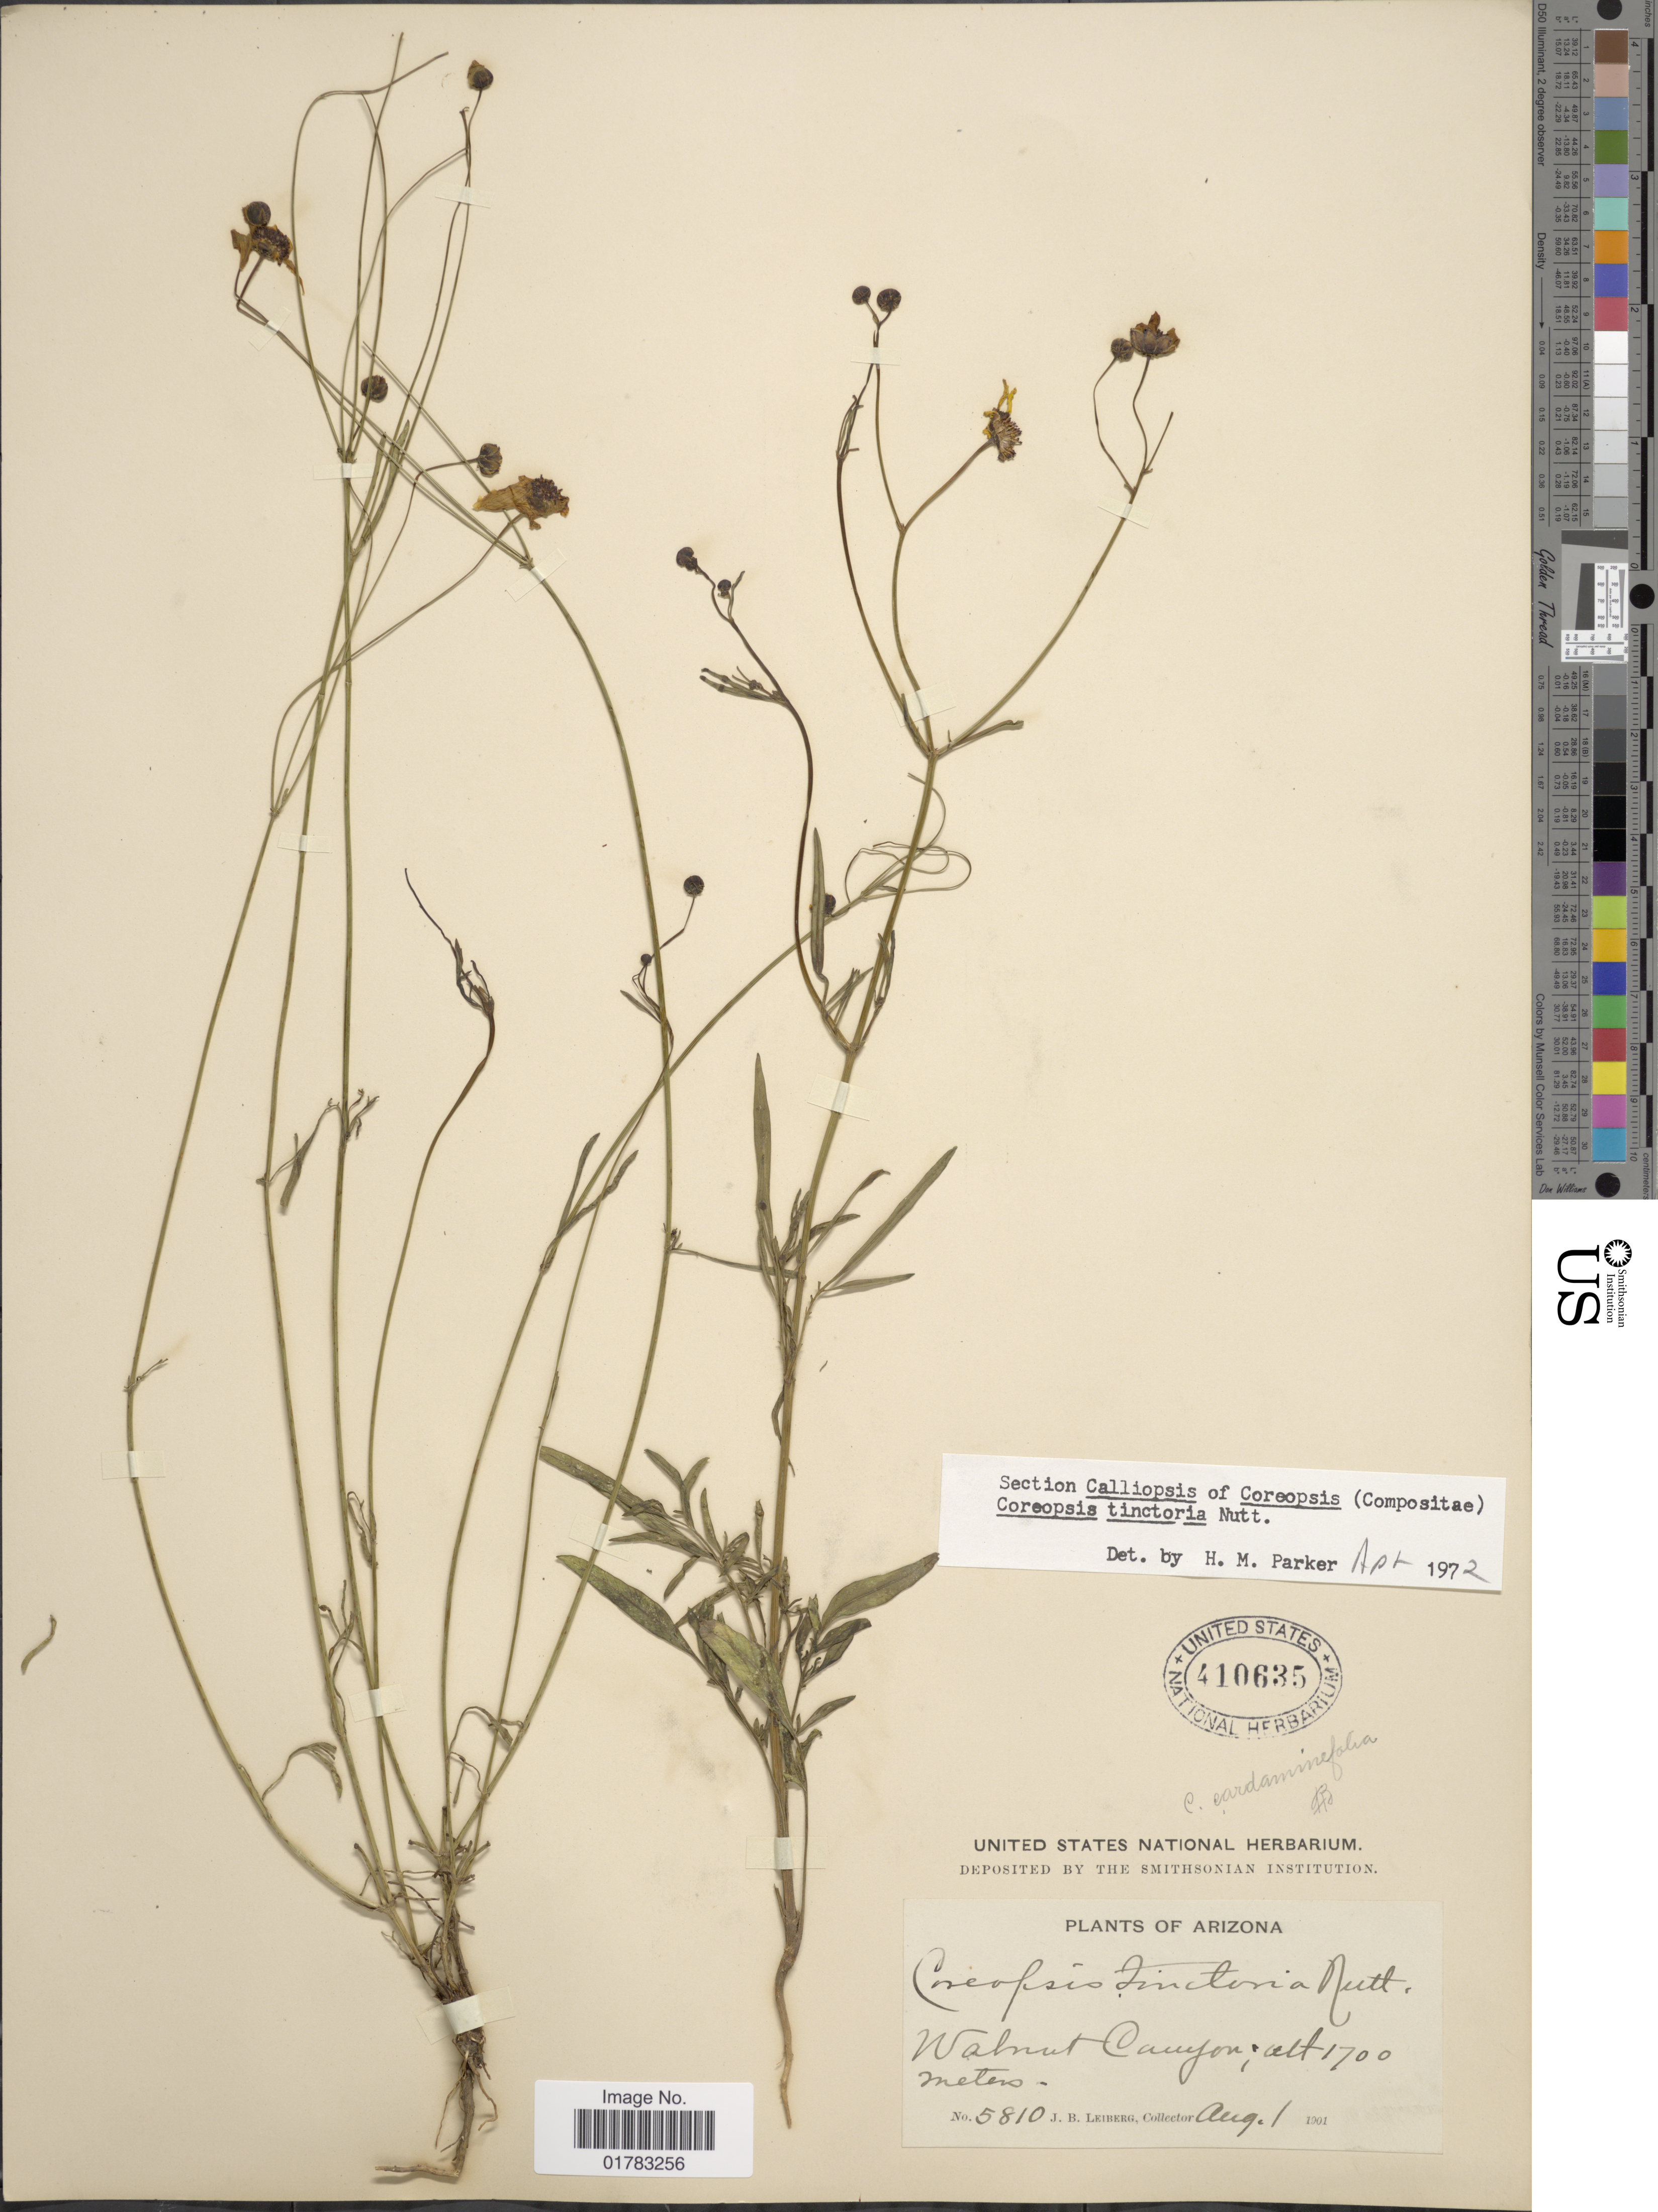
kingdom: Plantae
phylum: Tracheophyta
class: Magnoliopsida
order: Asterales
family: Asteraceae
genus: Coreopsis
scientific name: Coreopsis tinctoria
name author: Nutt.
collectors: J. B. Leiberg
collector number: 5810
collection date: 1901-08-01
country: United States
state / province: Arizona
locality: Walnut Canyon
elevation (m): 1700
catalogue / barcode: US 410635